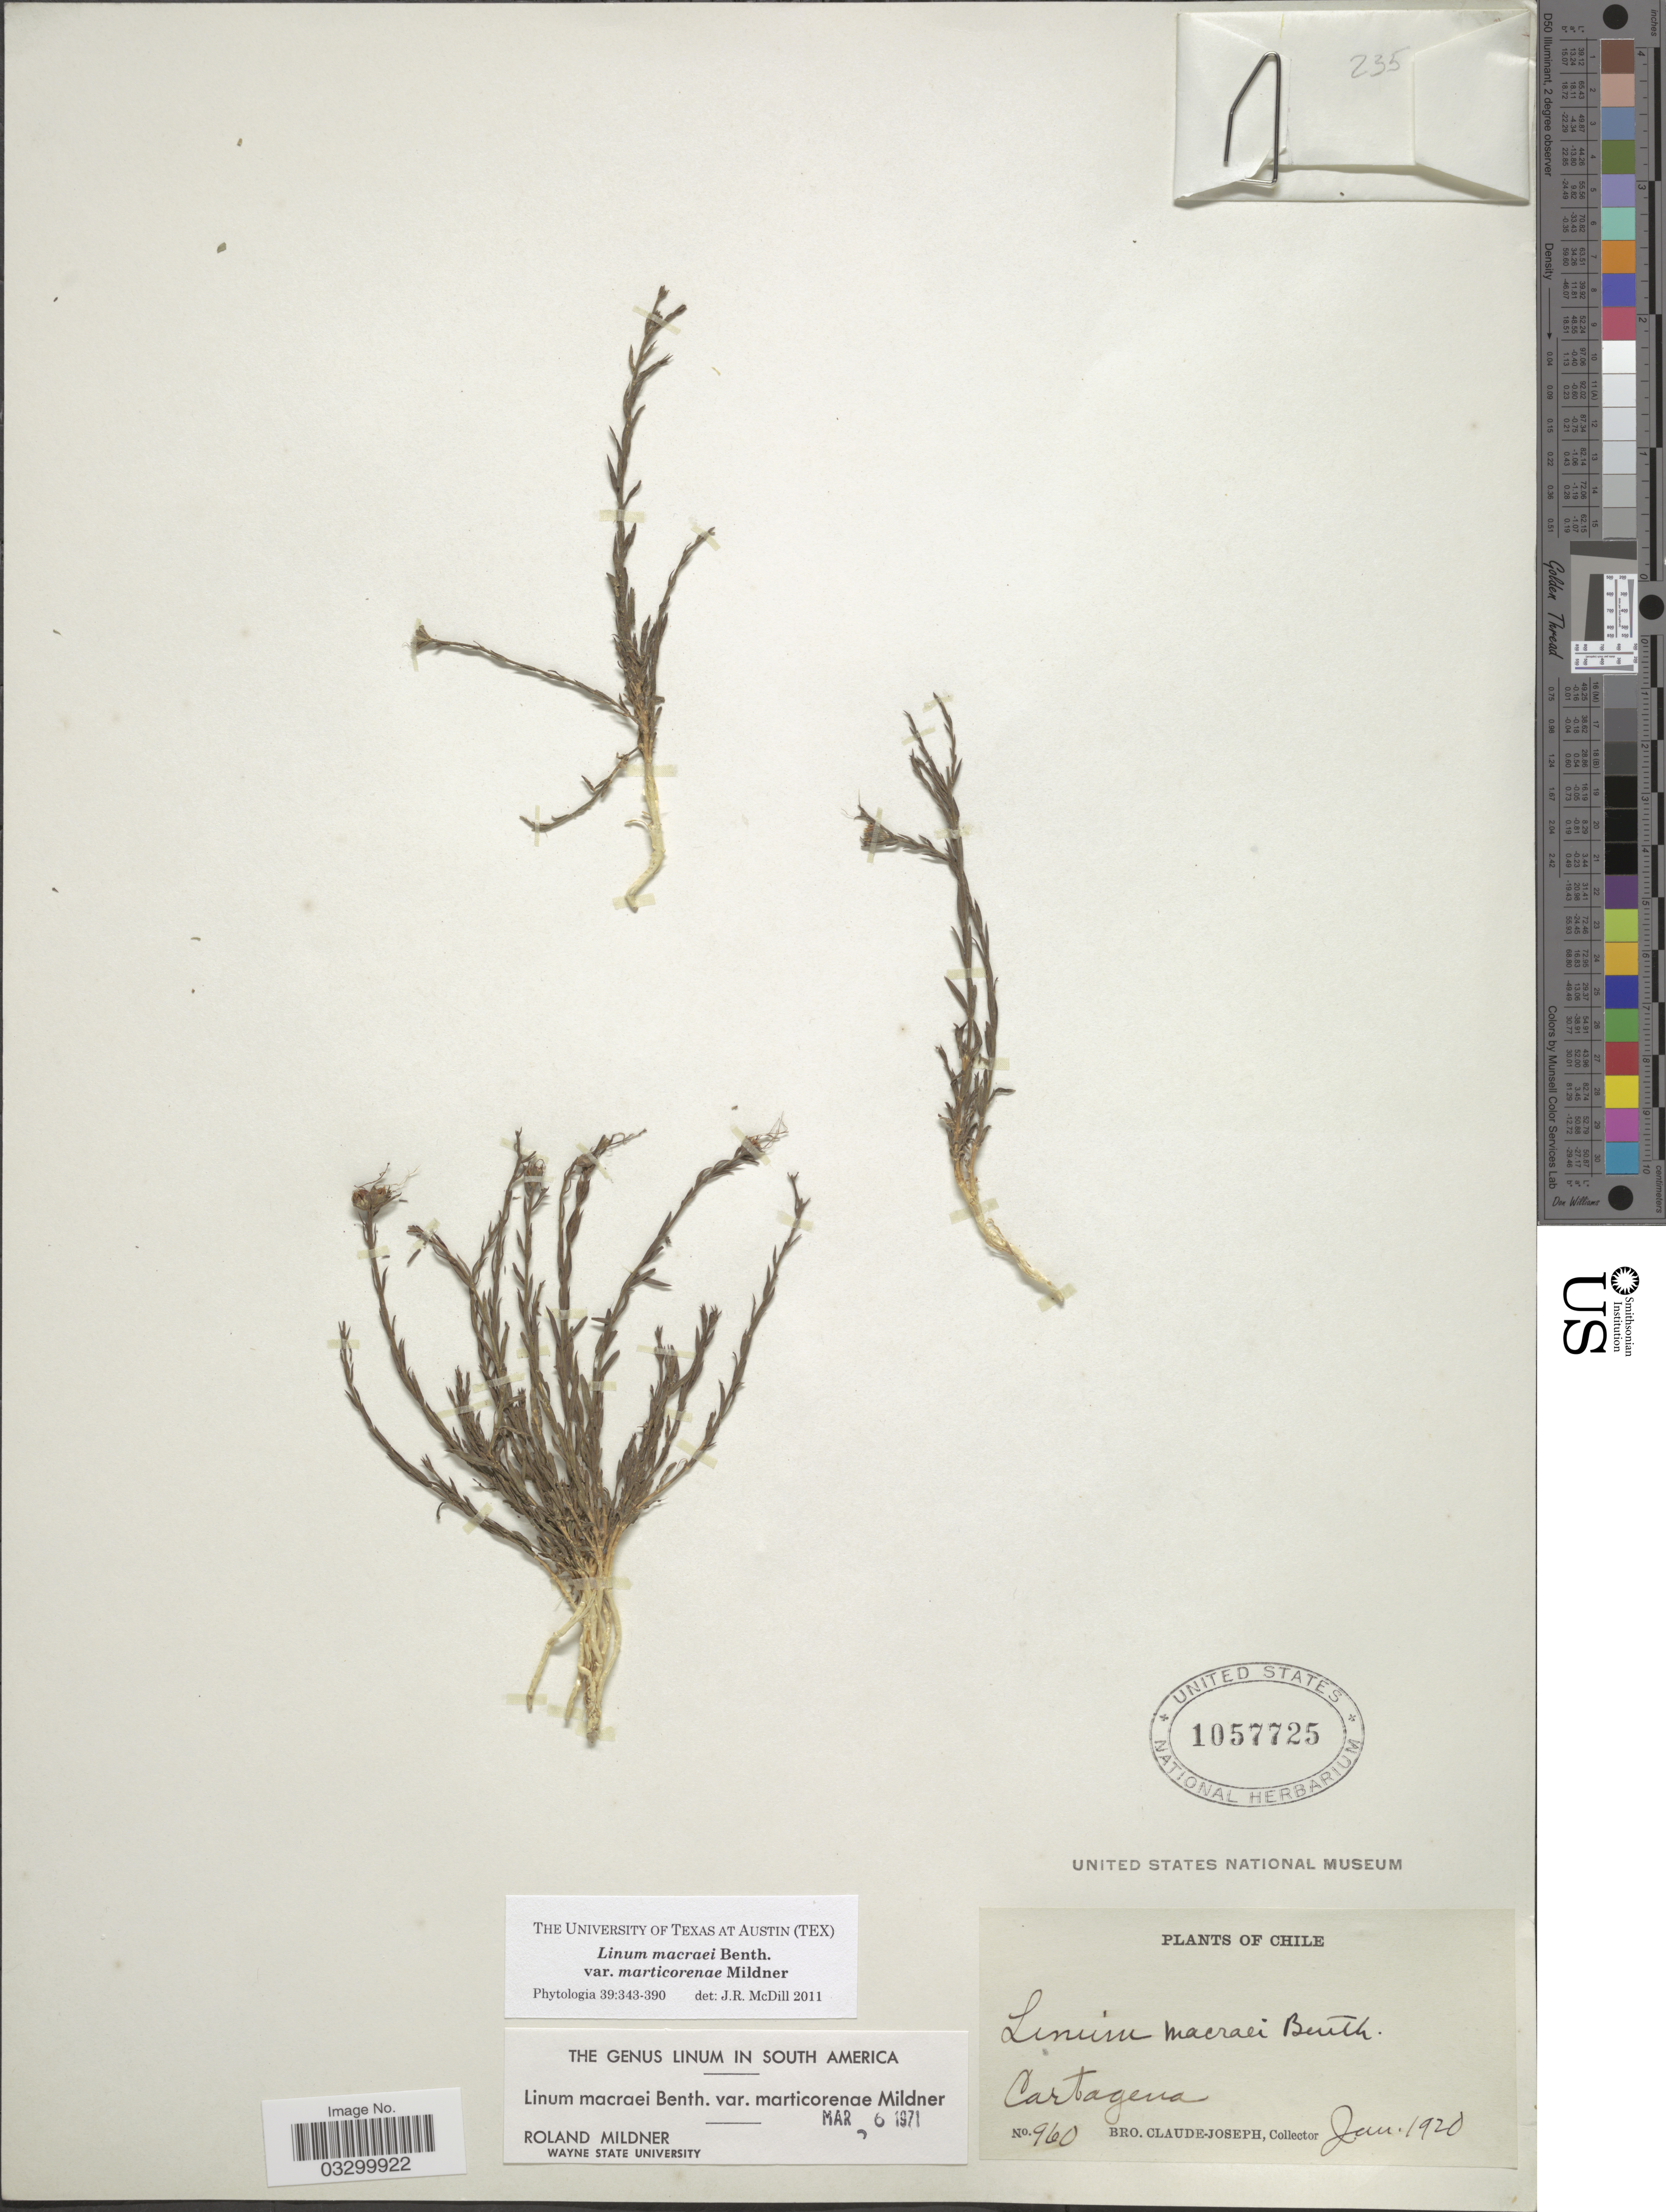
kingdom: Plantae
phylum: Tracheophyta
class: Magnoliopsida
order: Malpighiales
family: Linaceae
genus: Linum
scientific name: Linum macraei var. marticorenae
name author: Mildner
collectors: Bro. Claude-Joseph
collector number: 960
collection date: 1920-01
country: Chile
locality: Cartagena.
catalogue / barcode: US 1057725